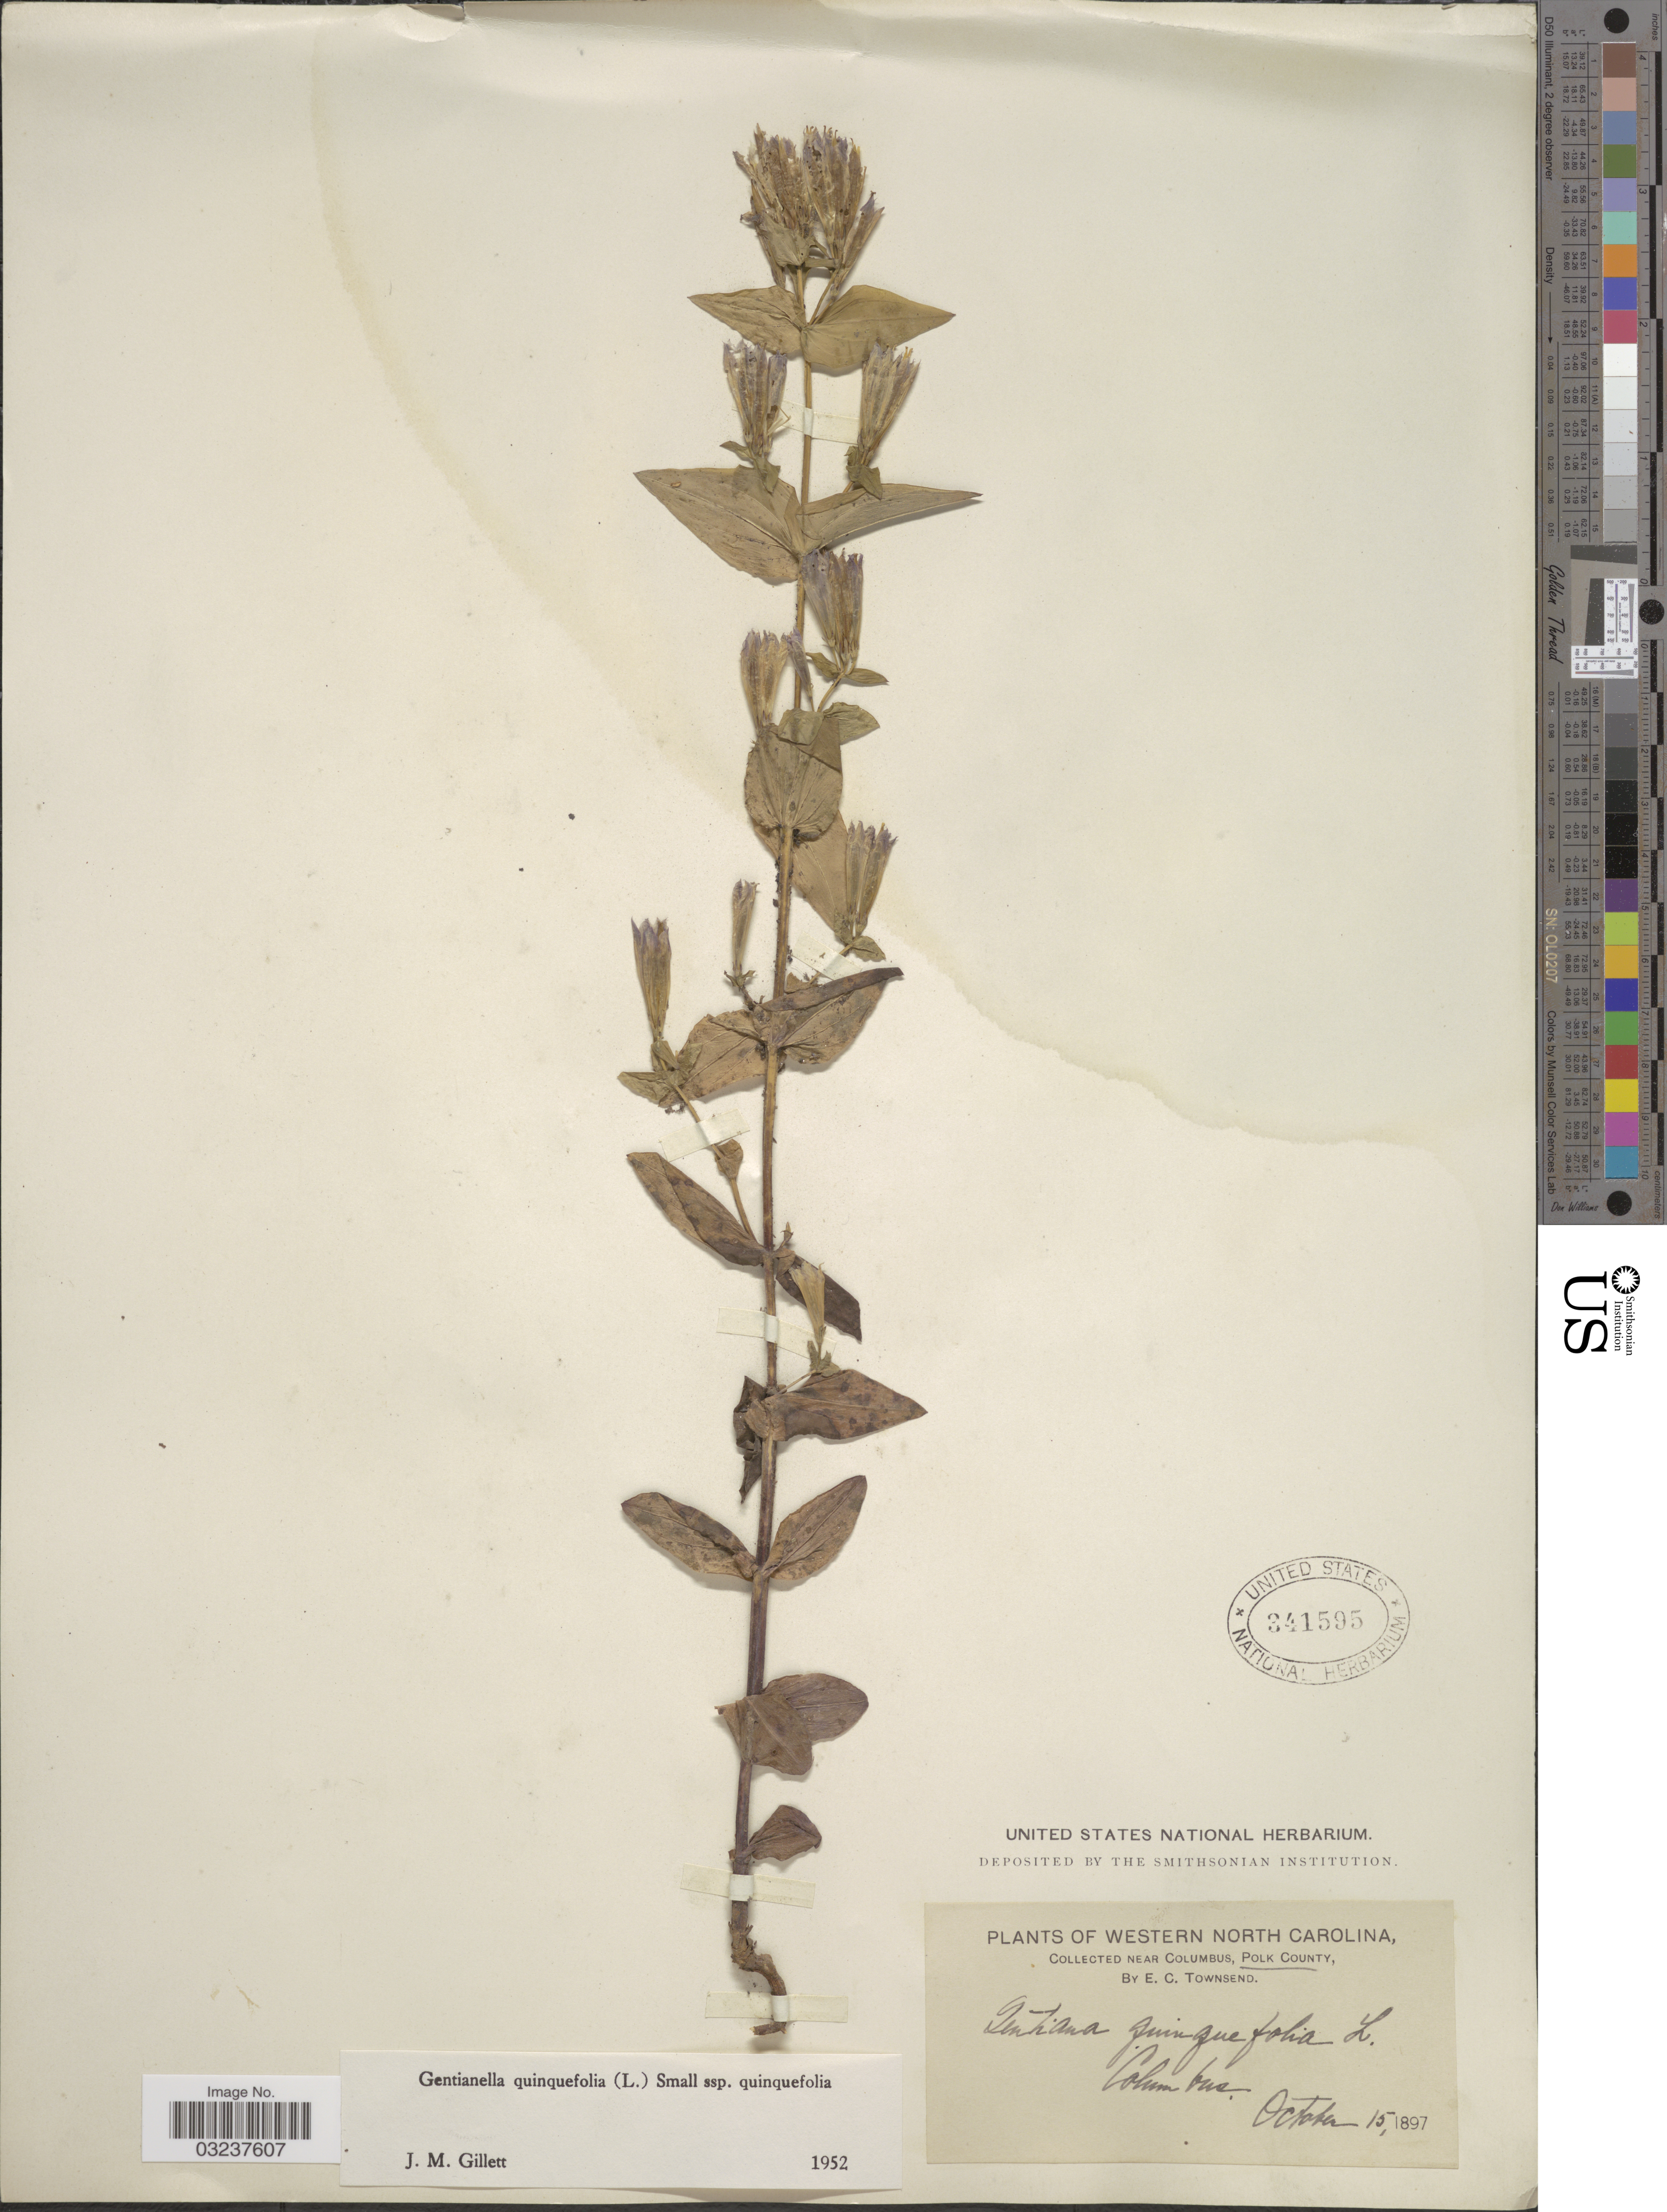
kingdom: Plantae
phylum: Tracheophyta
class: Magnoliopsida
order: Gentianales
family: Gentianaceae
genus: Gentianella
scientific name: Gentianella quinquefolia subsp. quinquefolia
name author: (L.) Small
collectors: E. C. Townsend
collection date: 1897-10-15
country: United States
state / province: North Carolina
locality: Western North Carolina, Near Columbus, Polk County.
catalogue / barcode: US 341595